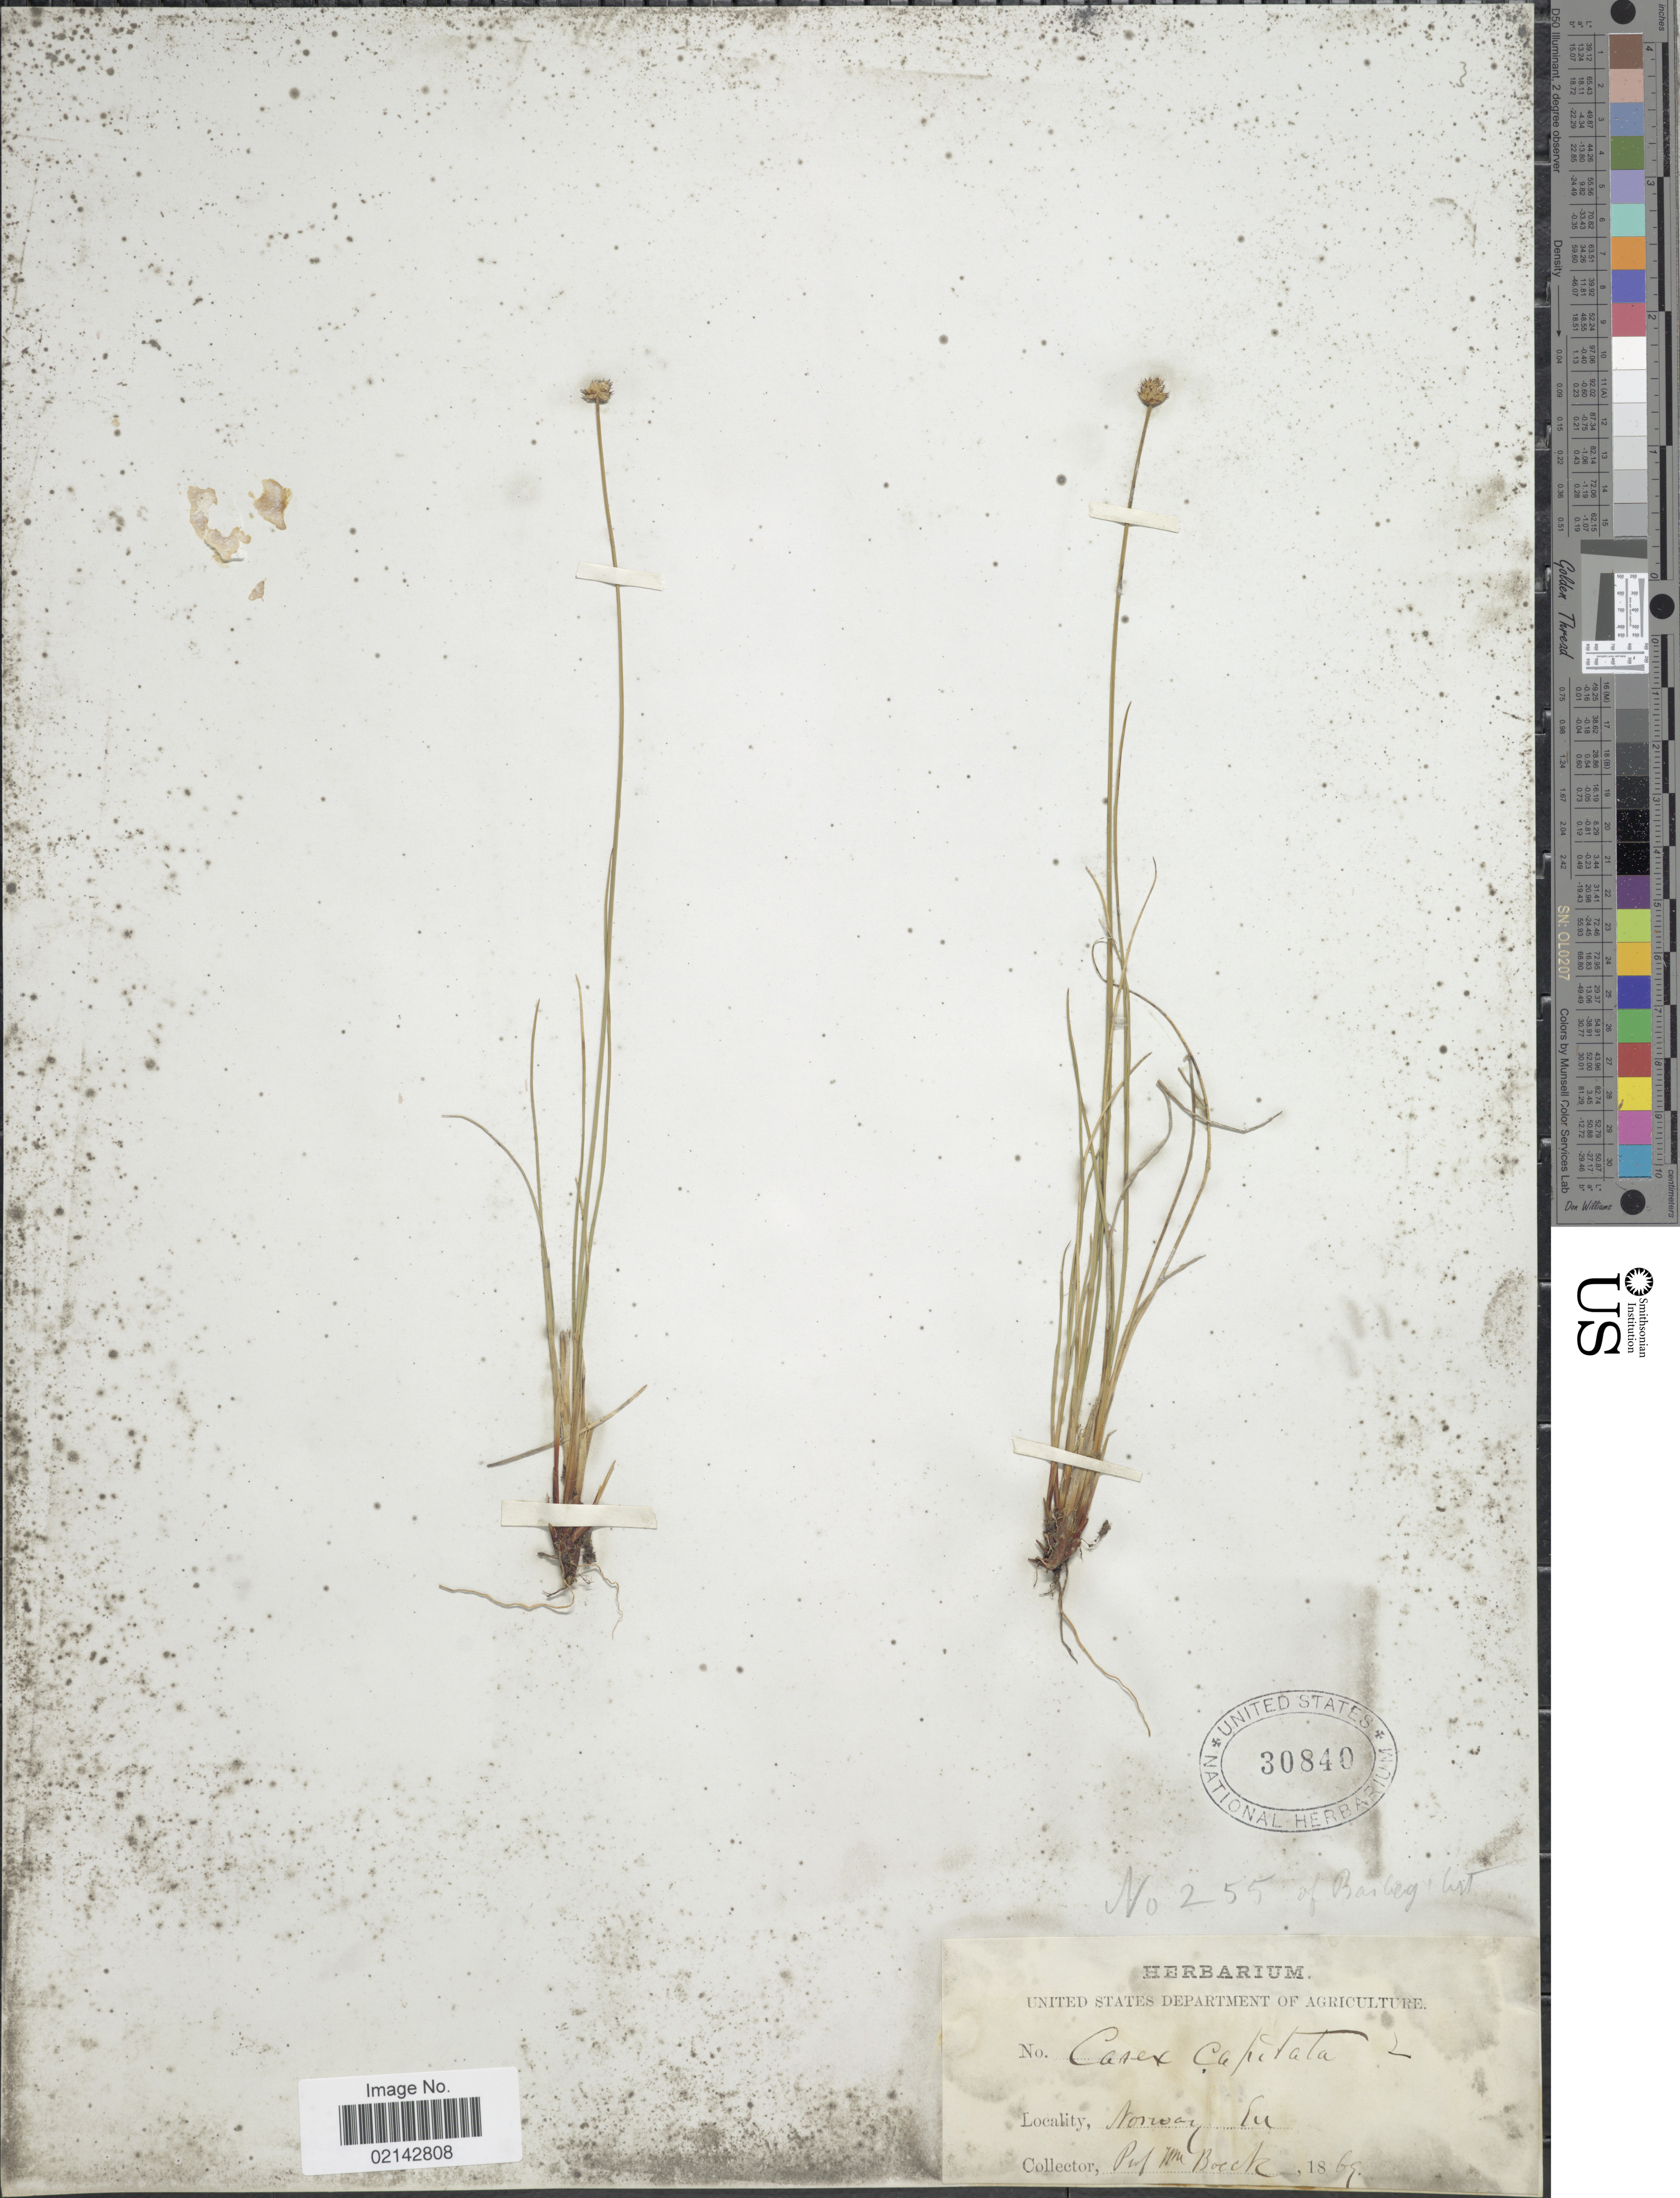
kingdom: Plantae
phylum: Tracheophyta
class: Liliopsida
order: Poales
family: Cyperaceae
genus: Carex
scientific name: Carex capitata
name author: L.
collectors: W. Boeck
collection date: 1869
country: Norway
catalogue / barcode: US 30840